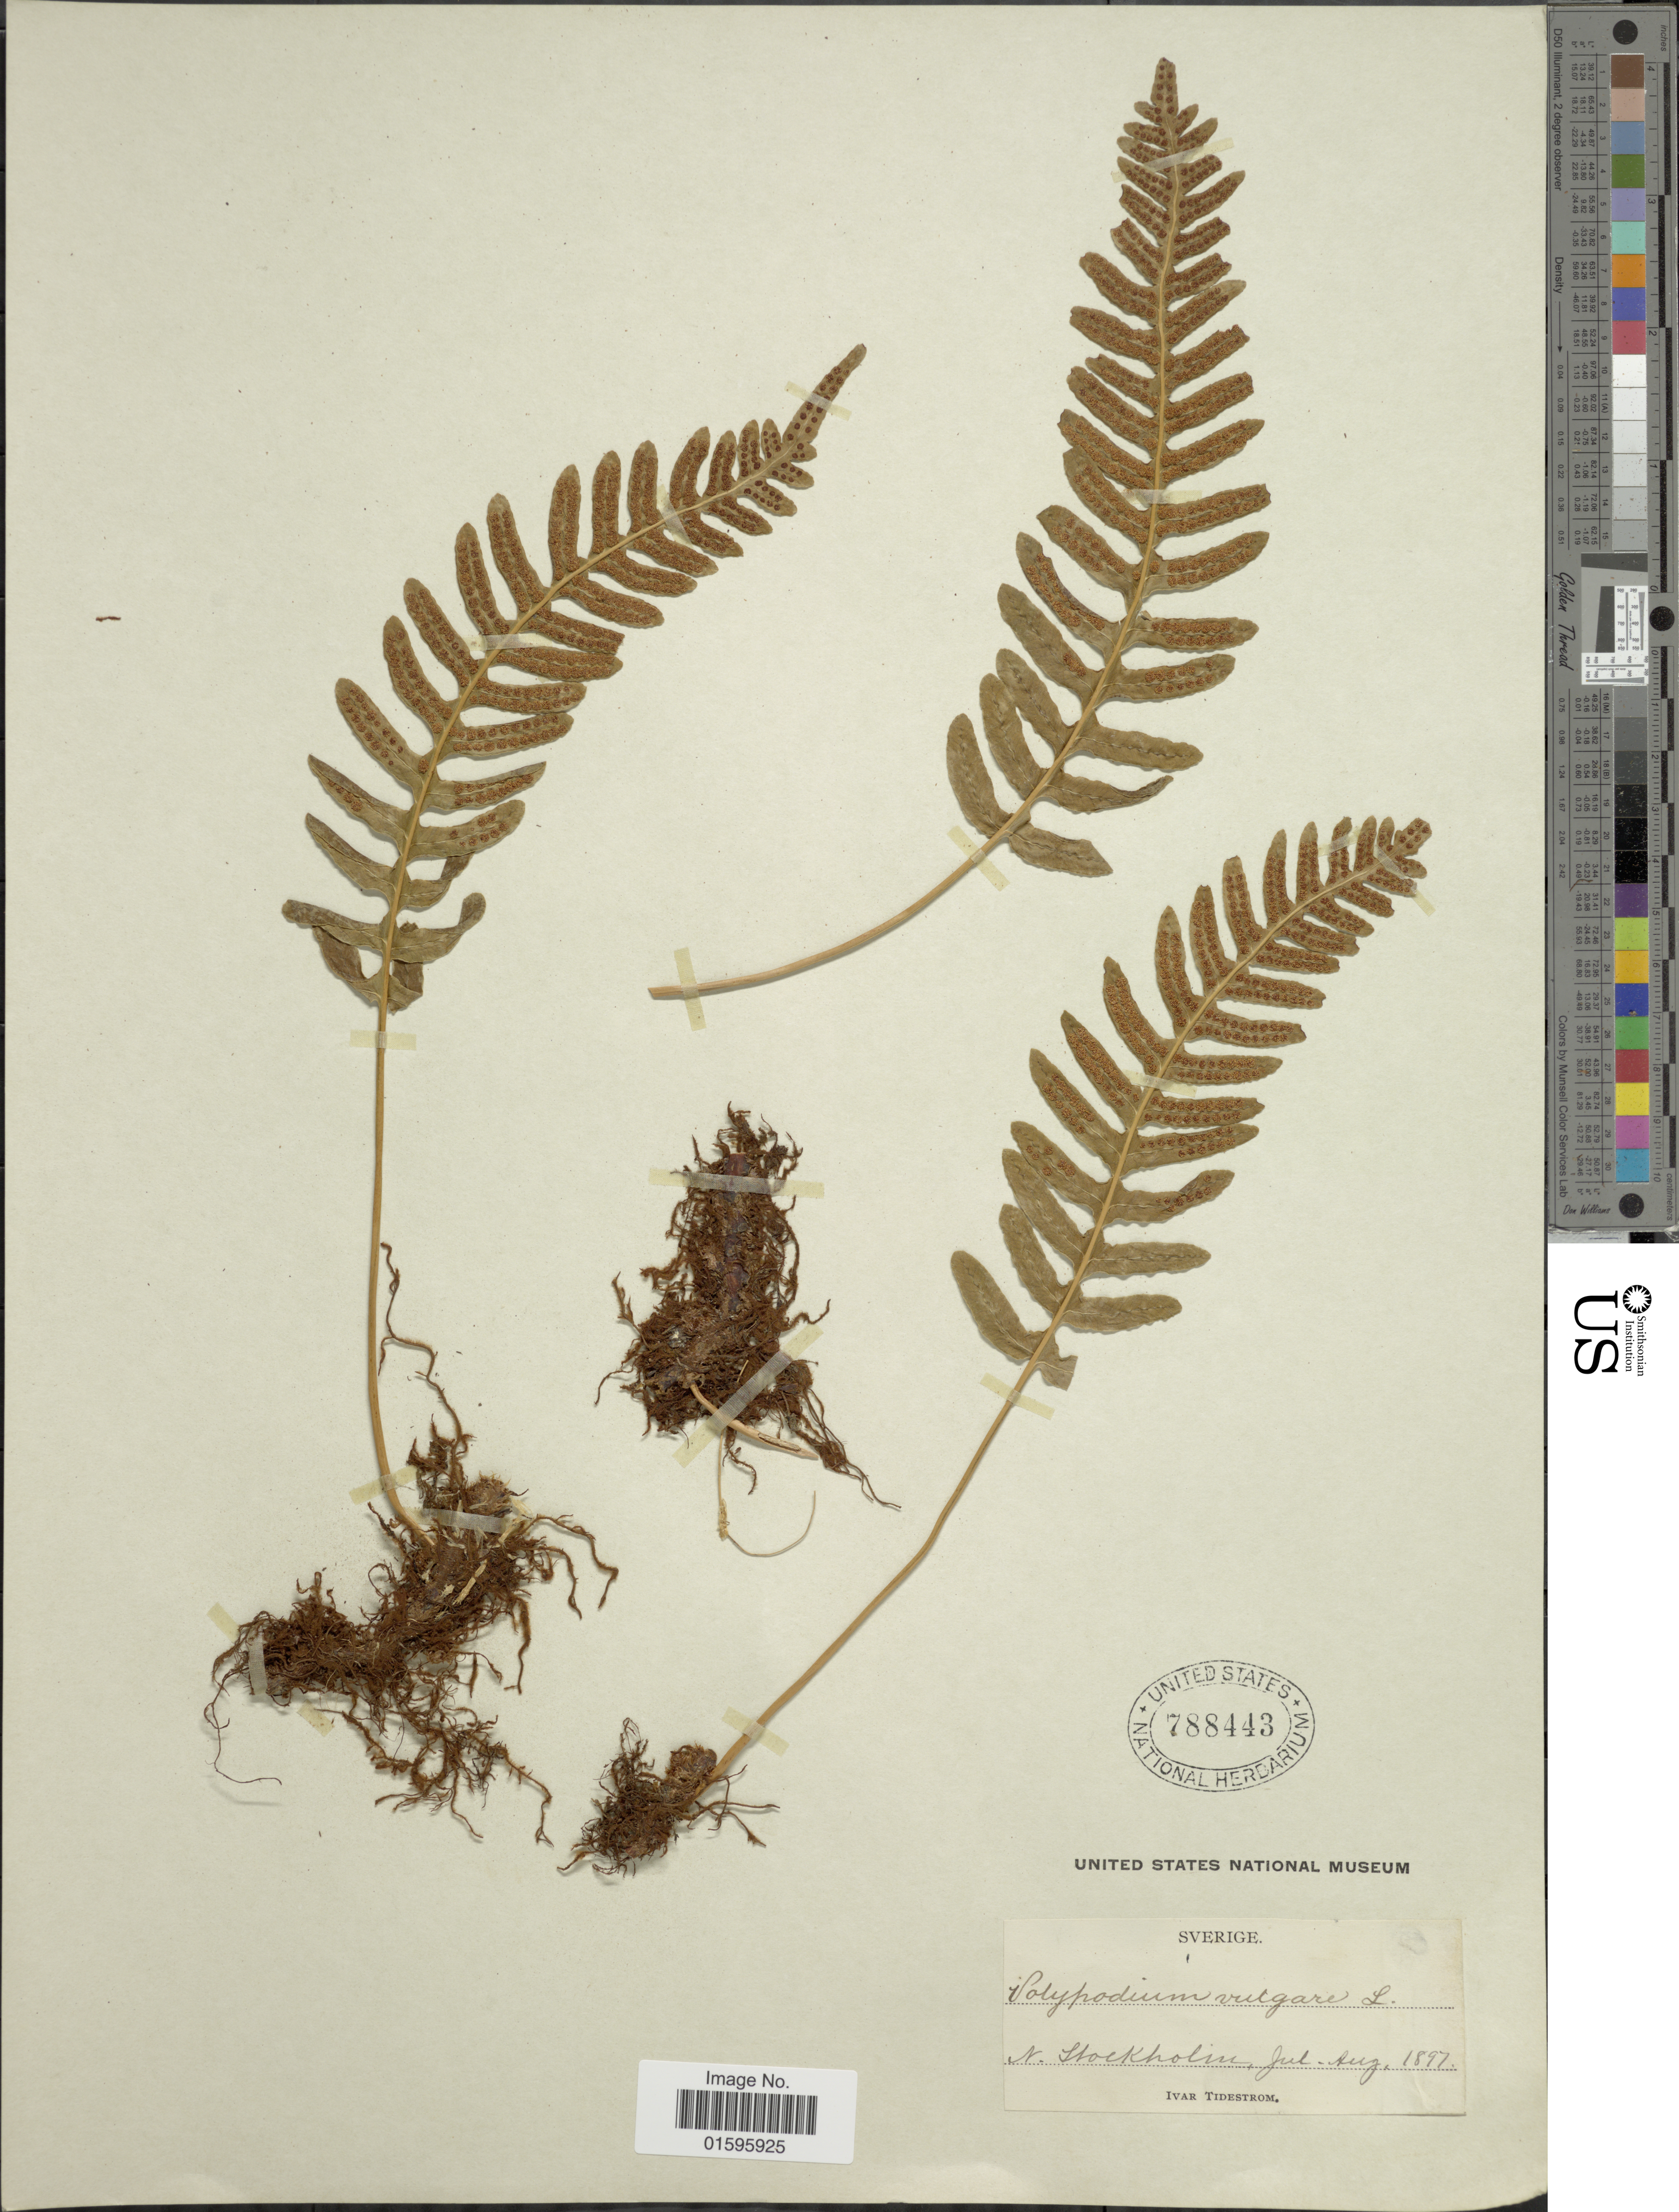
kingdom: Plantae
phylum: Tracheophyta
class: Polypodiopsida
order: Polypodiales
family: Polypodiaceae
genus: Polypodium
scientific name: Polypodium vulgare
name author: L.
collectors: I. F. Tidestrom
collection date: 1897-07/1897-08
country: Sweden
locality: Sverige, N. Stockholm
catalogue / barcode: US 788443